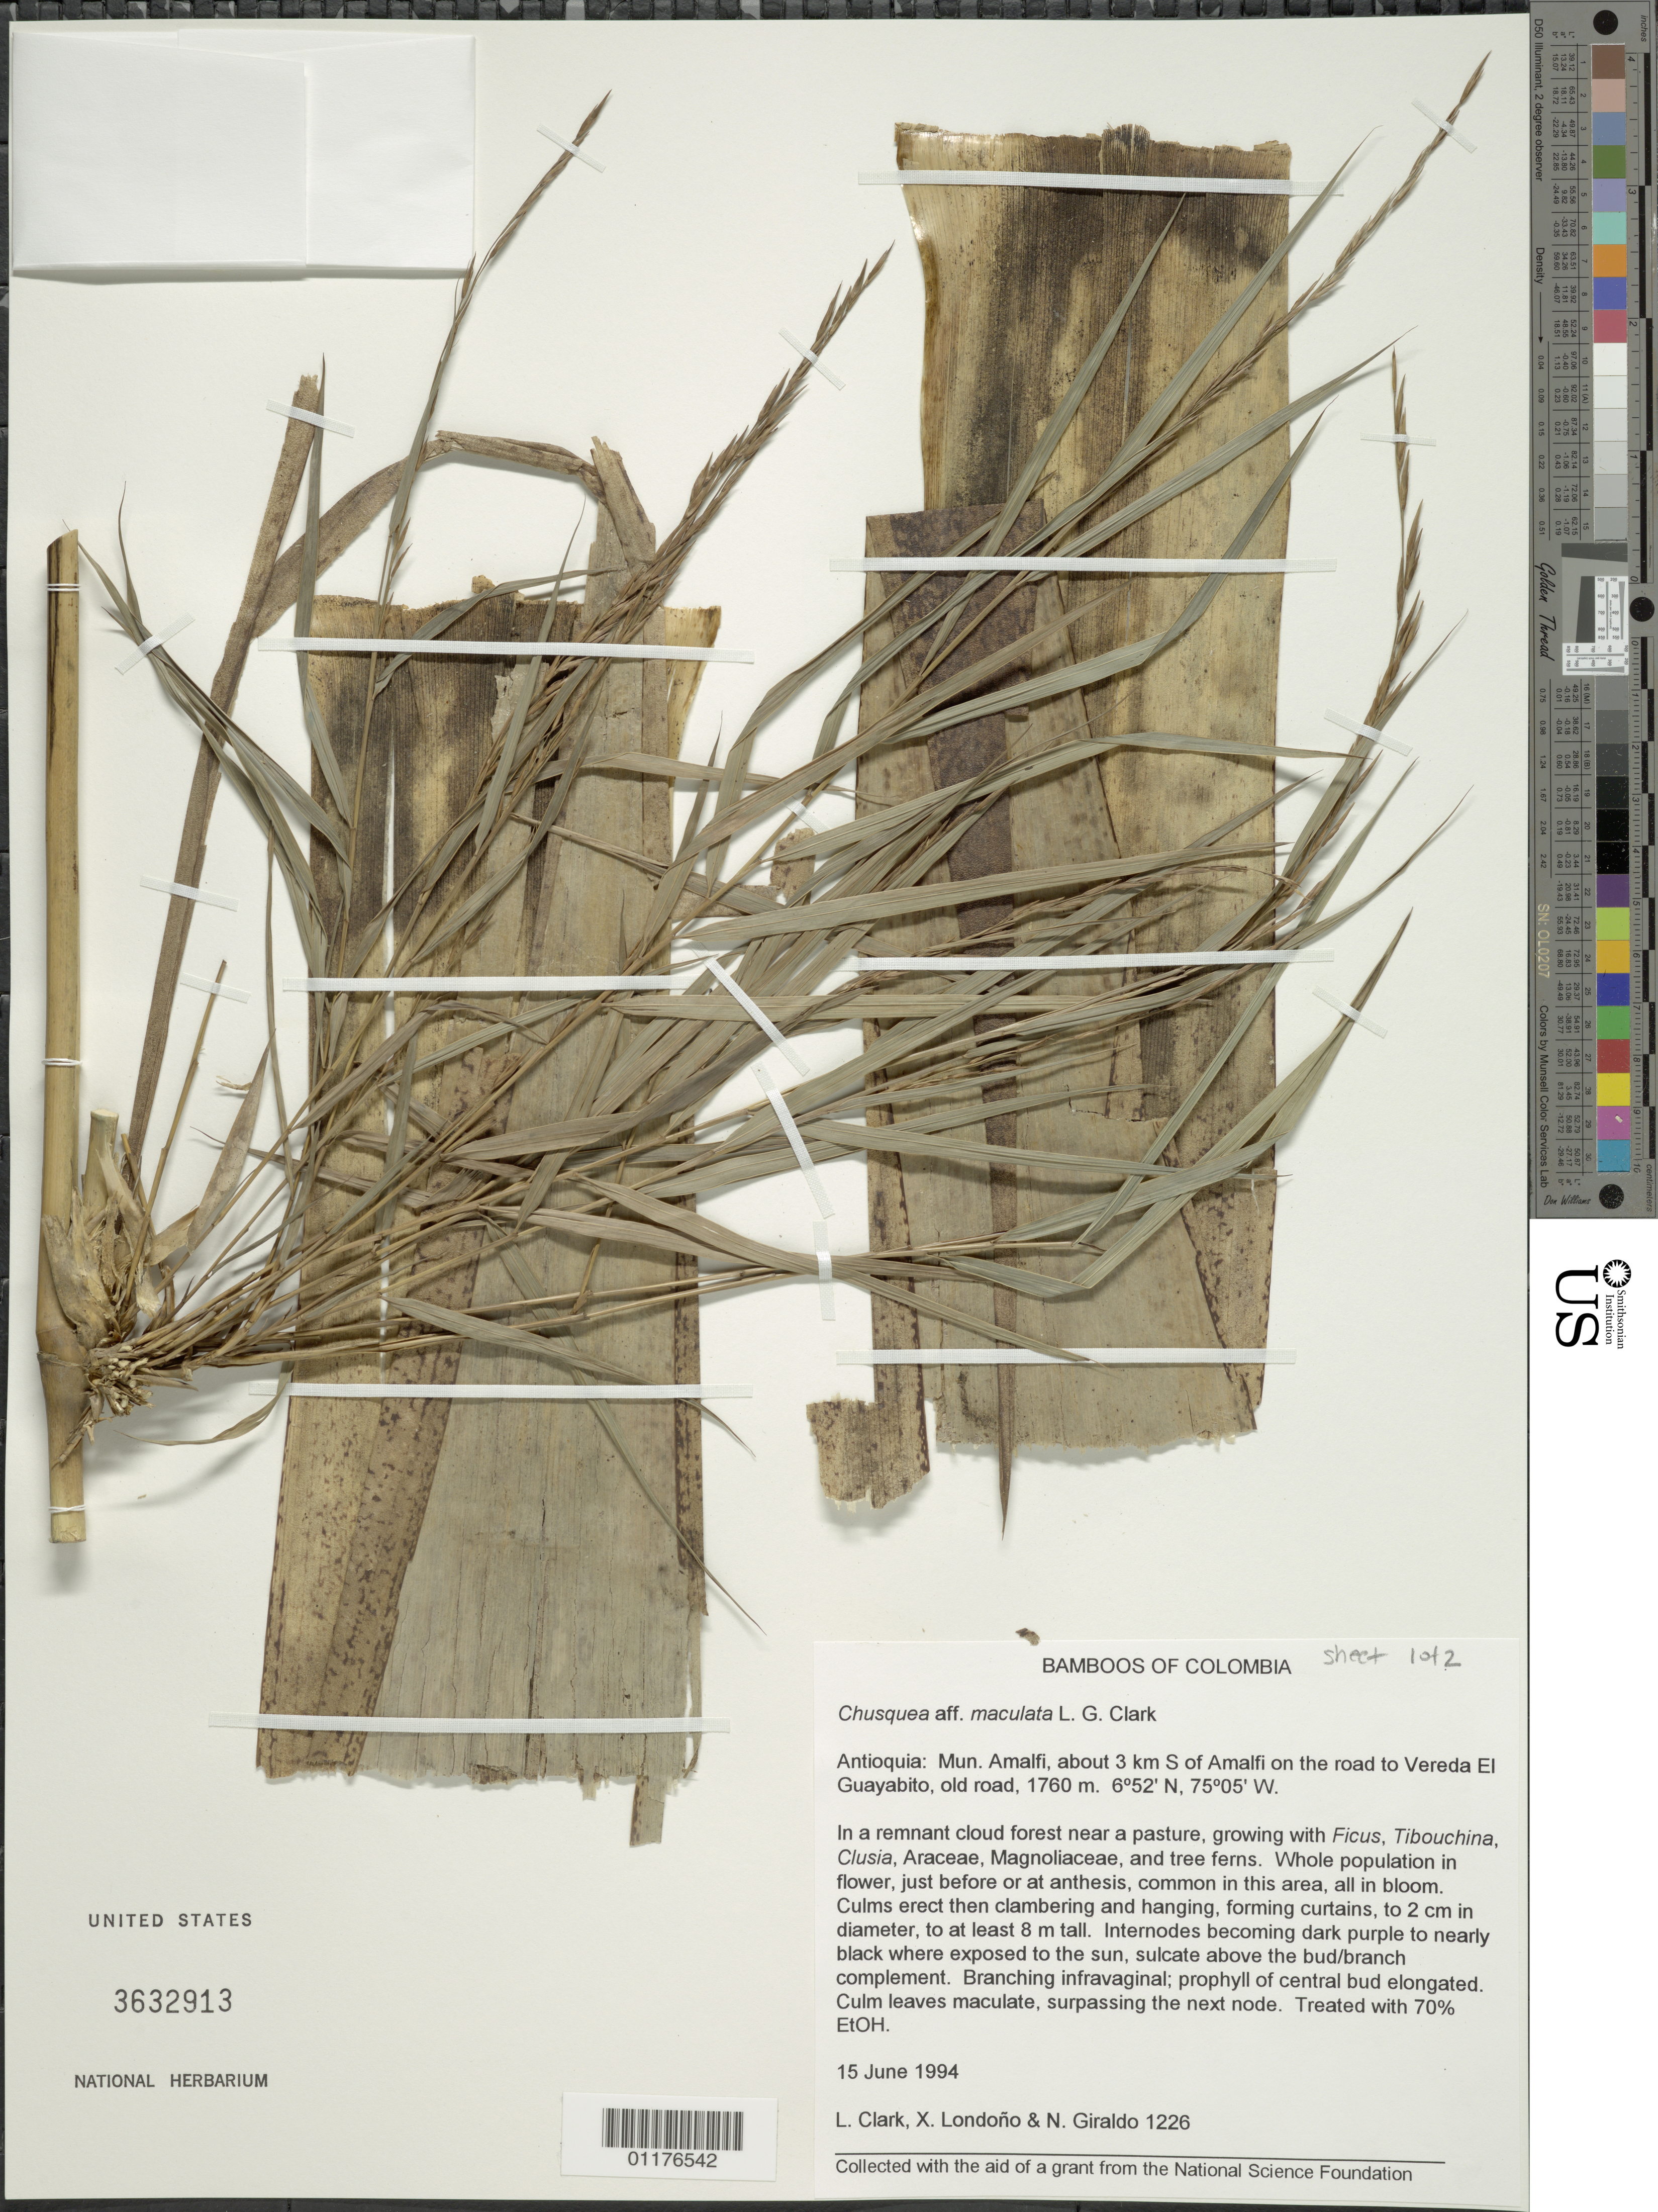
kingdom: Plantae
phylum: Tracheophyta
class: Liliopsida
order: Poales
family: Poaceae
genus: Chusquea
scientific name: Chusquea maculata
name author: L.G. Clark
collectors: L. G. Clark, X. Londoño & N. Giraldo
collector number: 1226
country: Colombia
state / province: Antioquiá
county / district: Amalfi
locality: S of Amalfi, road to Vereda El Guayabito, old road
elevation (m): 1760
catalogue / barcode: US 3632913